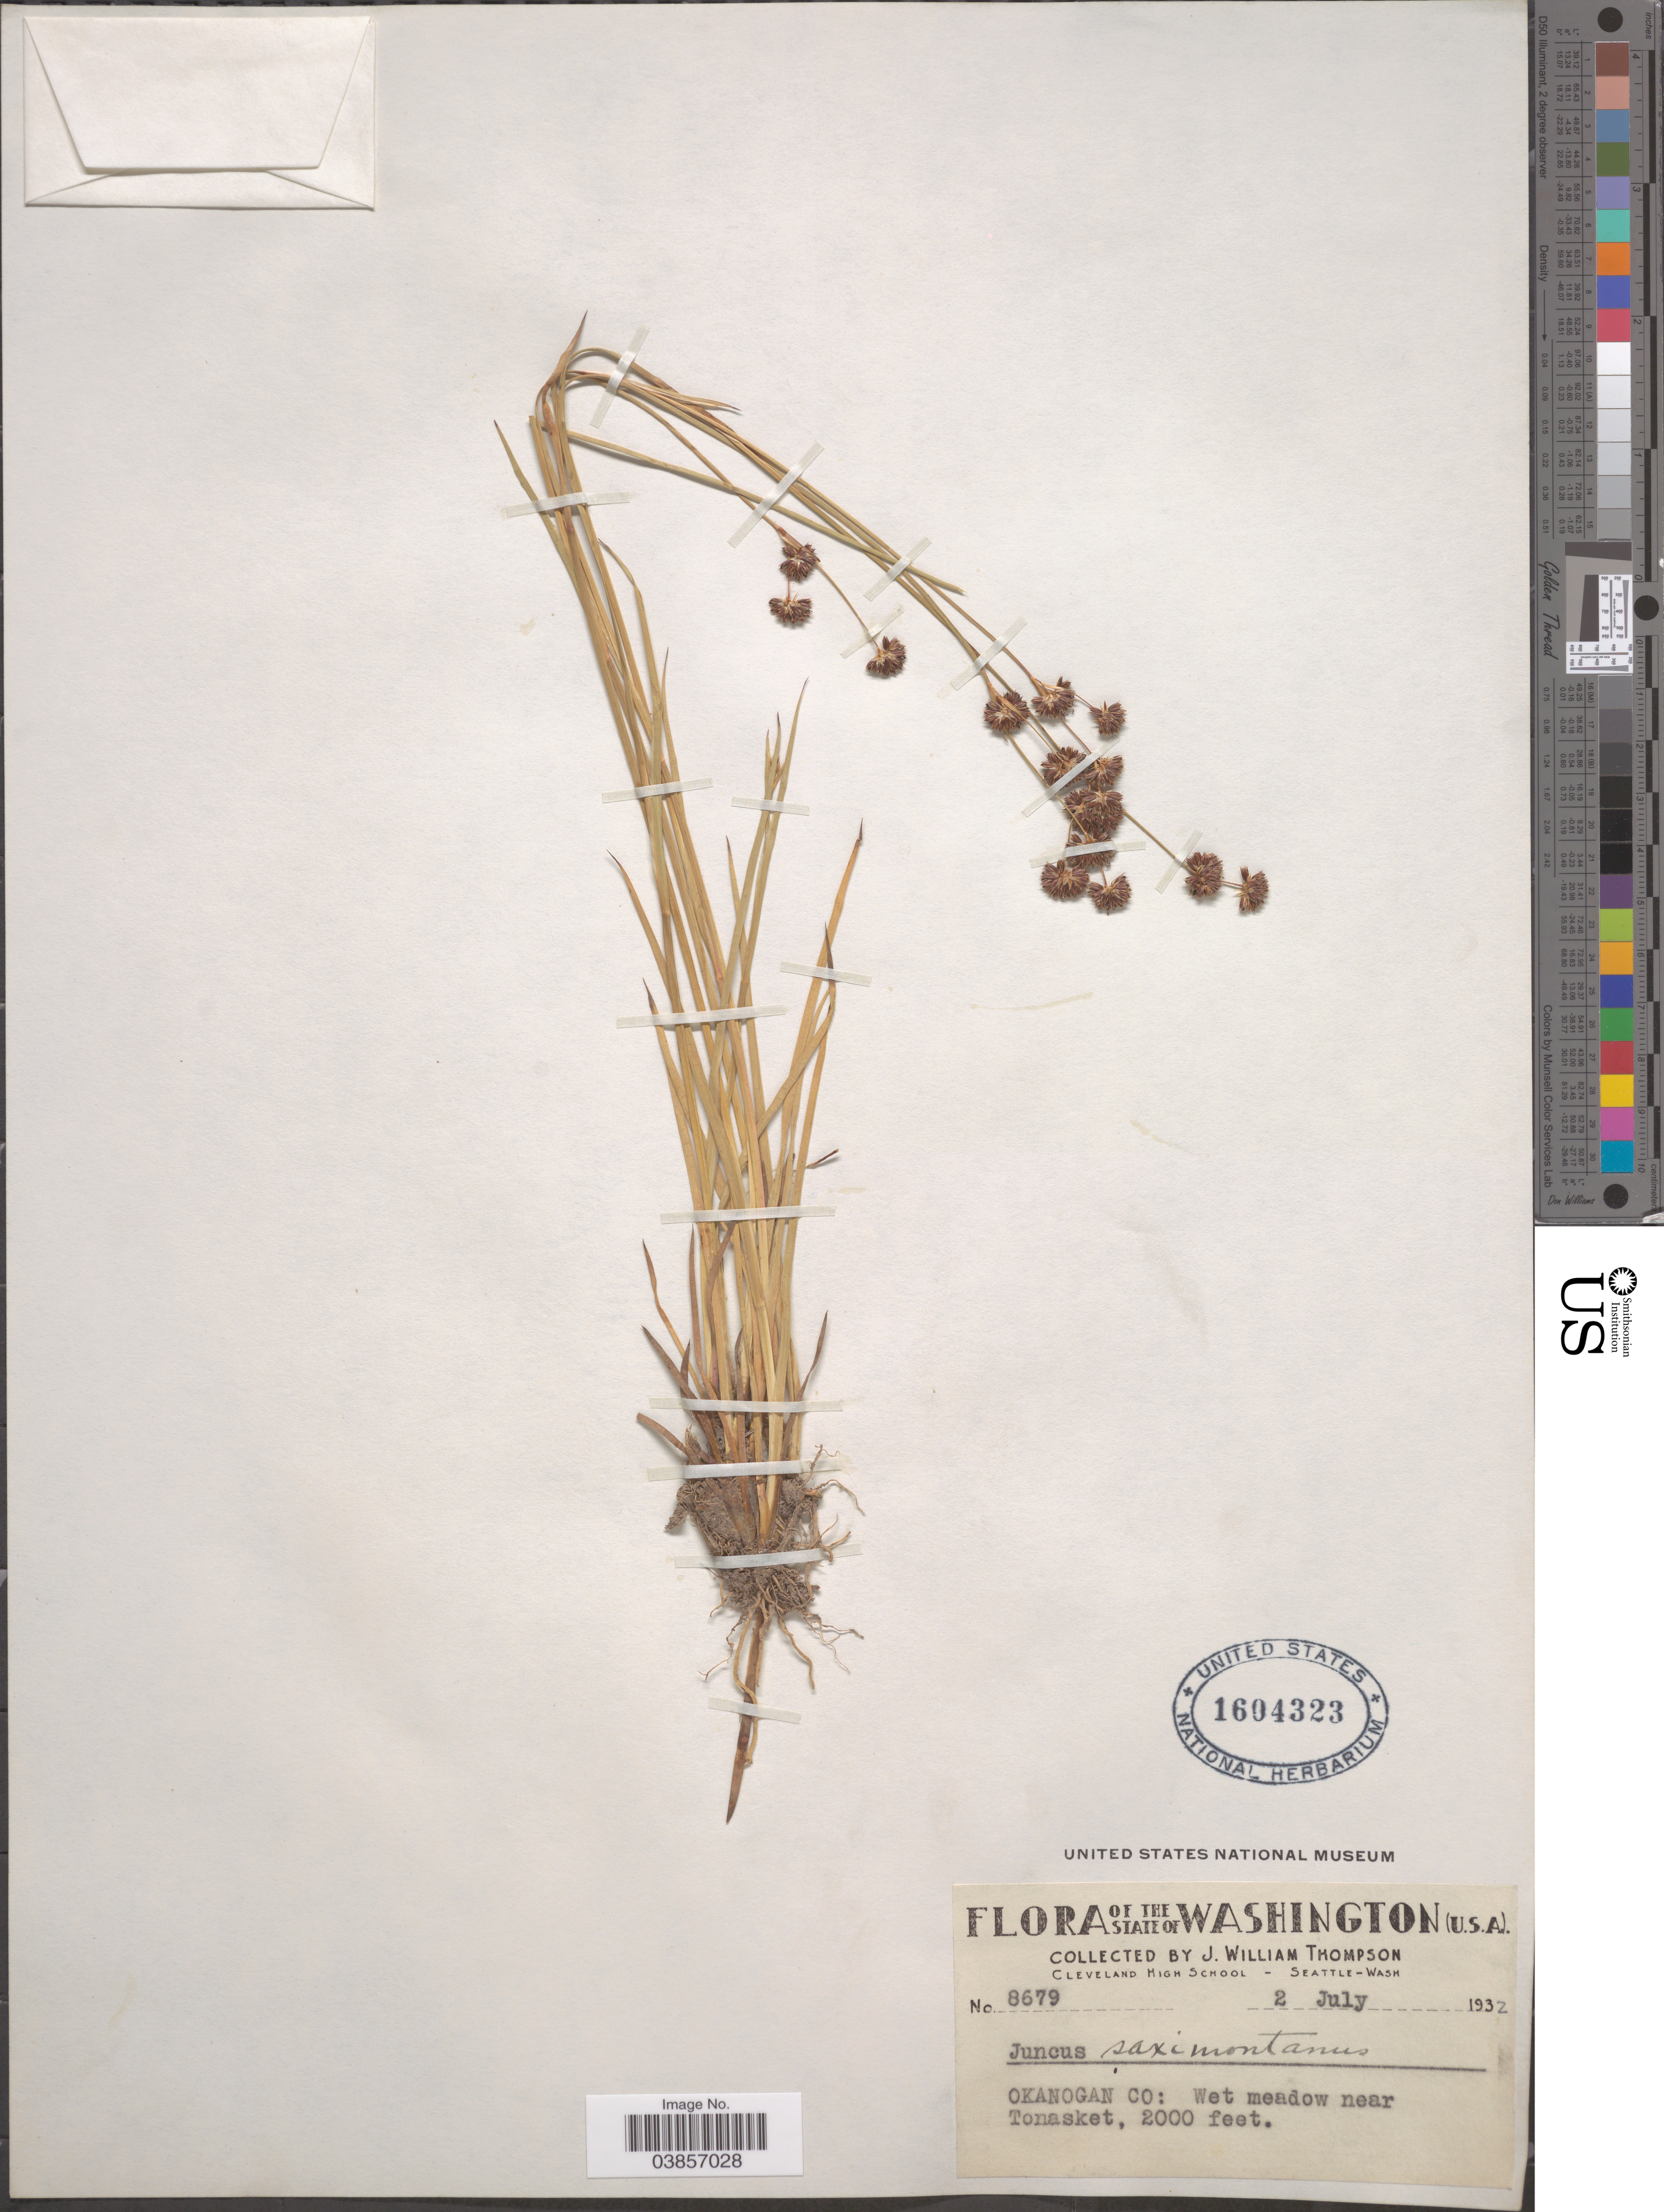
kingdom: Plantae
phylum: Tracheophyta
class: Liliopsida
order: Poales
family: Juncaceae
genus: Juncus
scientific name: Juncus saximontanus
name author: A. Nelson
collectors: J. W. Thompson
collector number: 8679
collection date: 1932-07-02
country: United States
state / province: Washington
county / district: Okanogan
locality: Okanogan Co: near Tonasket.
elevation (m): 610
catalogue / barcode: US 1604323